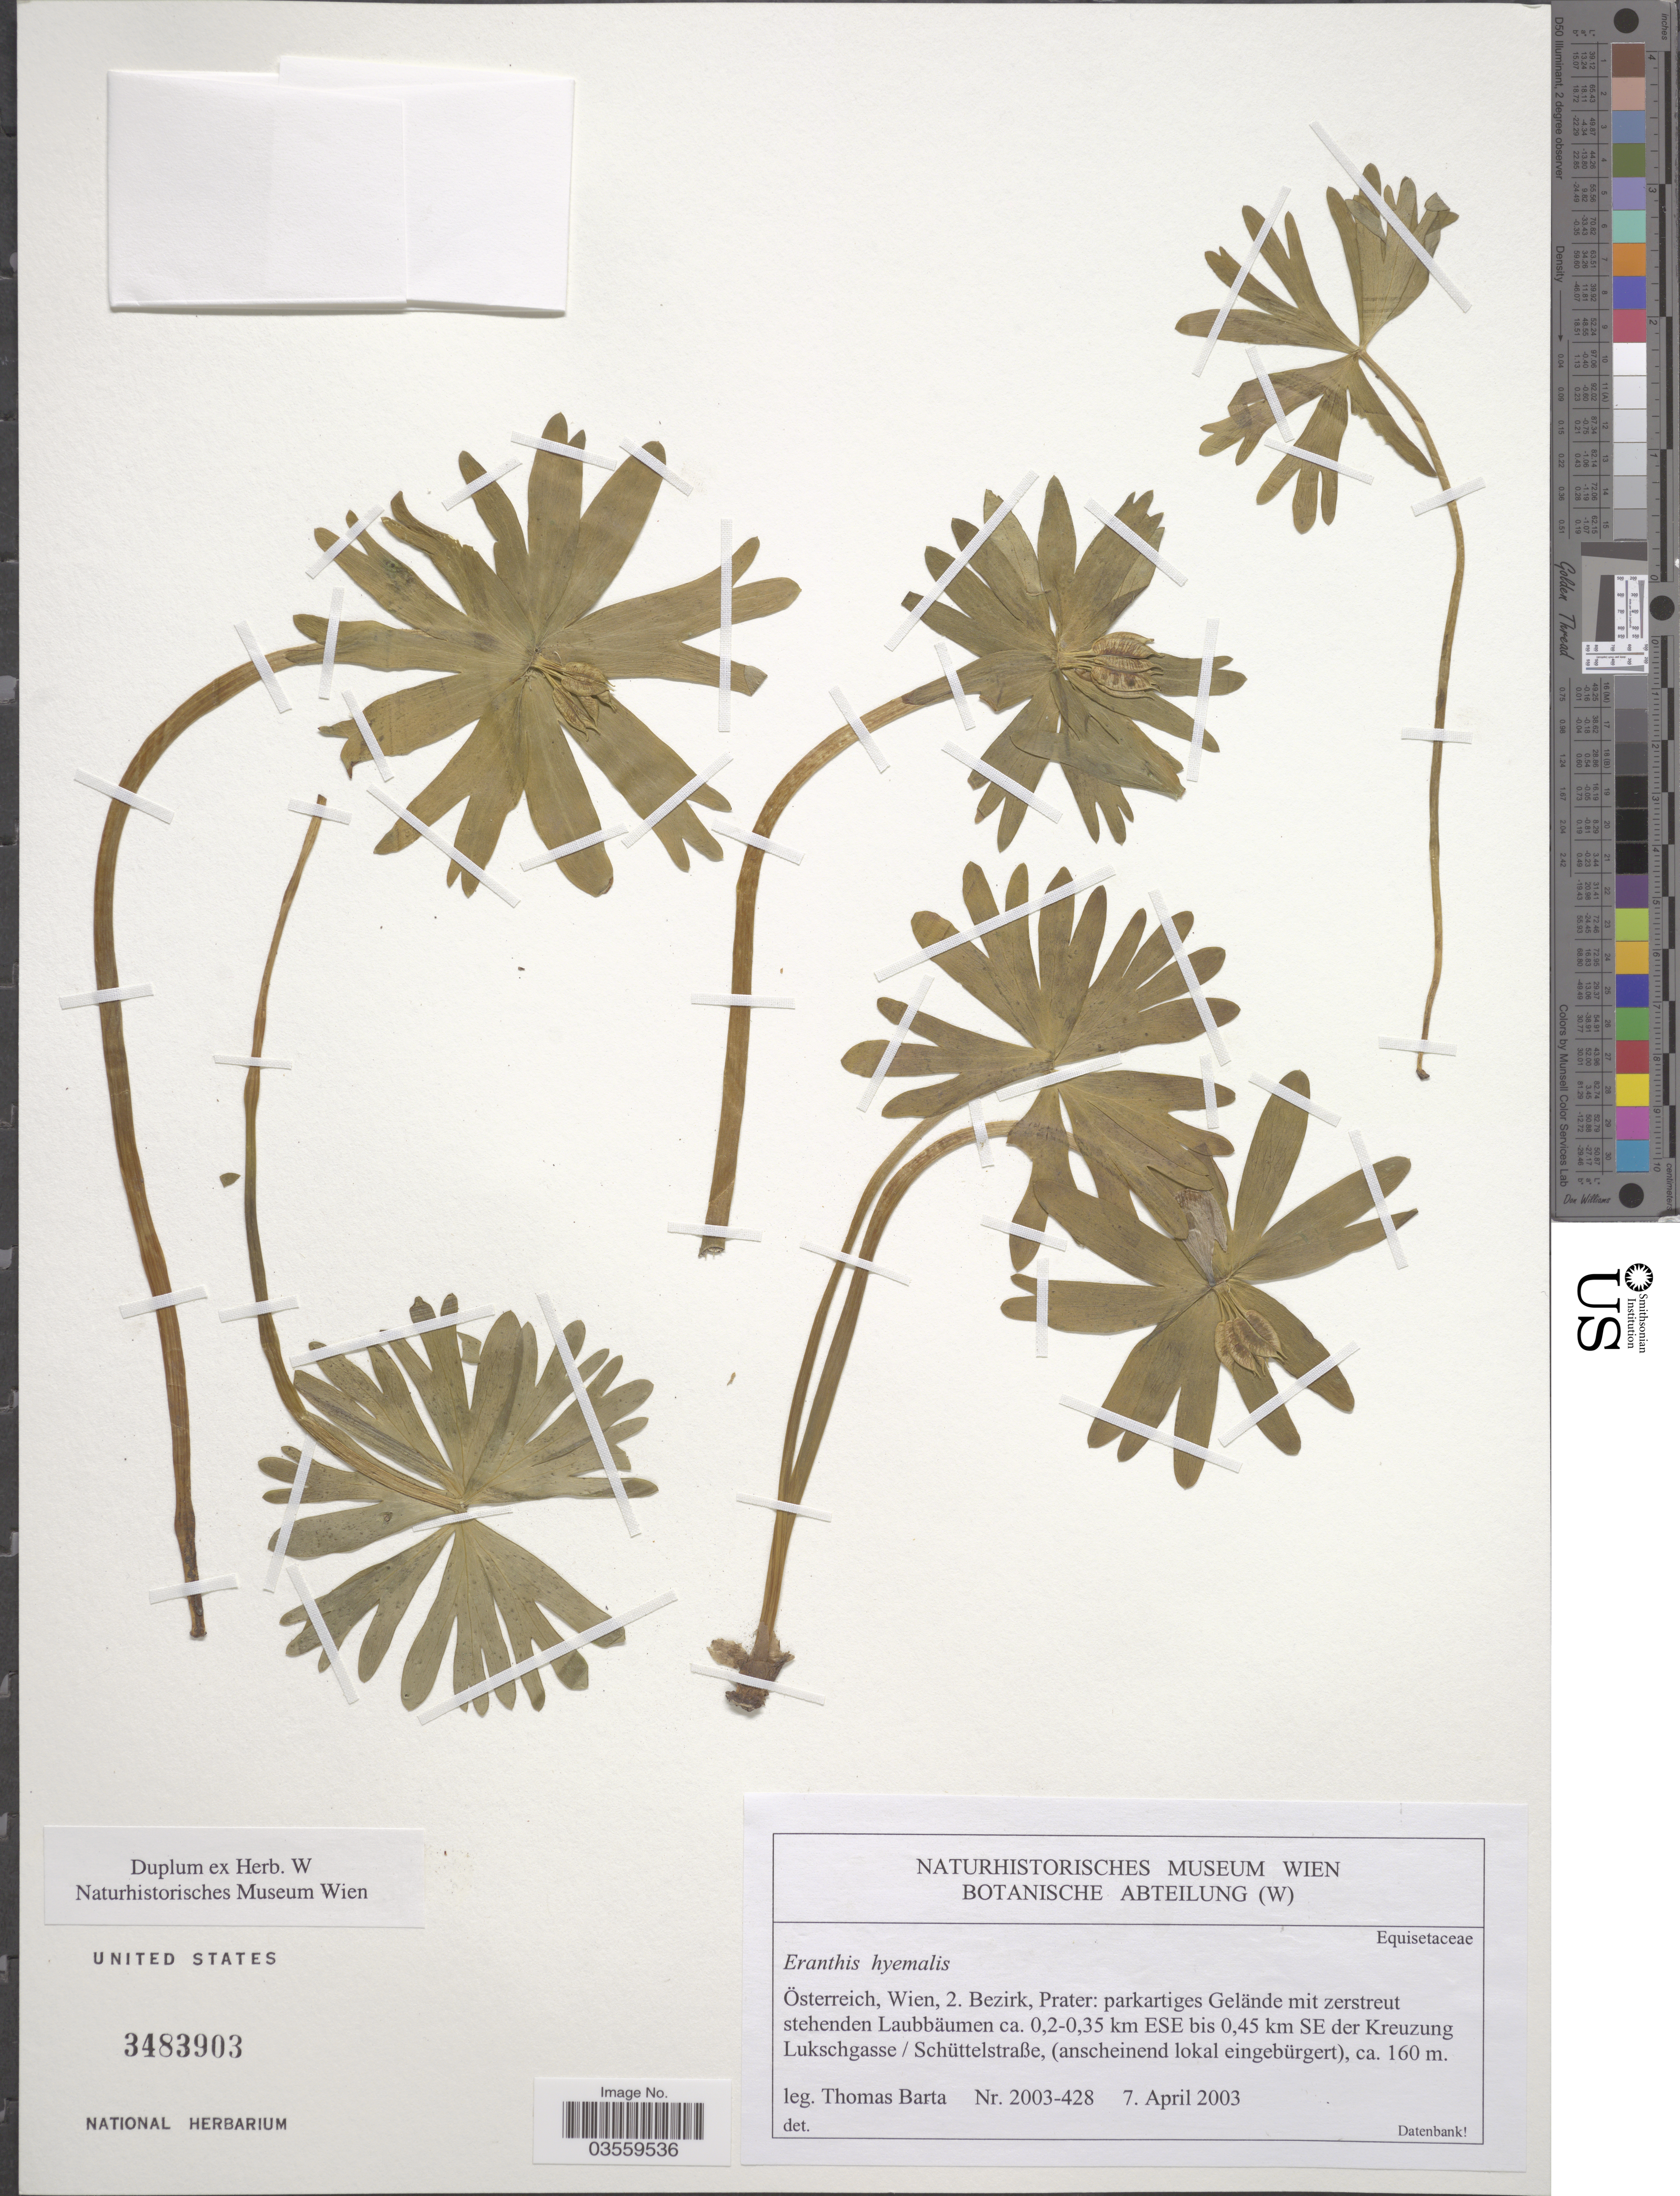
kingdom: Plantae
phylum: Tracheophyta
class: Magnoliopsida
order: Ranunculales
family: Ranunculaceae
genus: Eranthis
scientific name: Eranthis hyemalis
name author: (L.) Salisb.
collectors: T. Barta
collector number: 2003-428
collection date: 2003-04-07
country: Austria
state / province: Wien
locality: Österreich, 2. Bezirk, Prater: parkartiges Gelände mit zerstreut stehenden Laubbäumen ca. 0,2-0,35 km ESE bis 0,45 km SE der Kreuzung Lukschgasse/ Schütterlstraße, (anscheinend lokal eingebürgert).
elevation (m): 160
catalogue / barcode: US 3483903